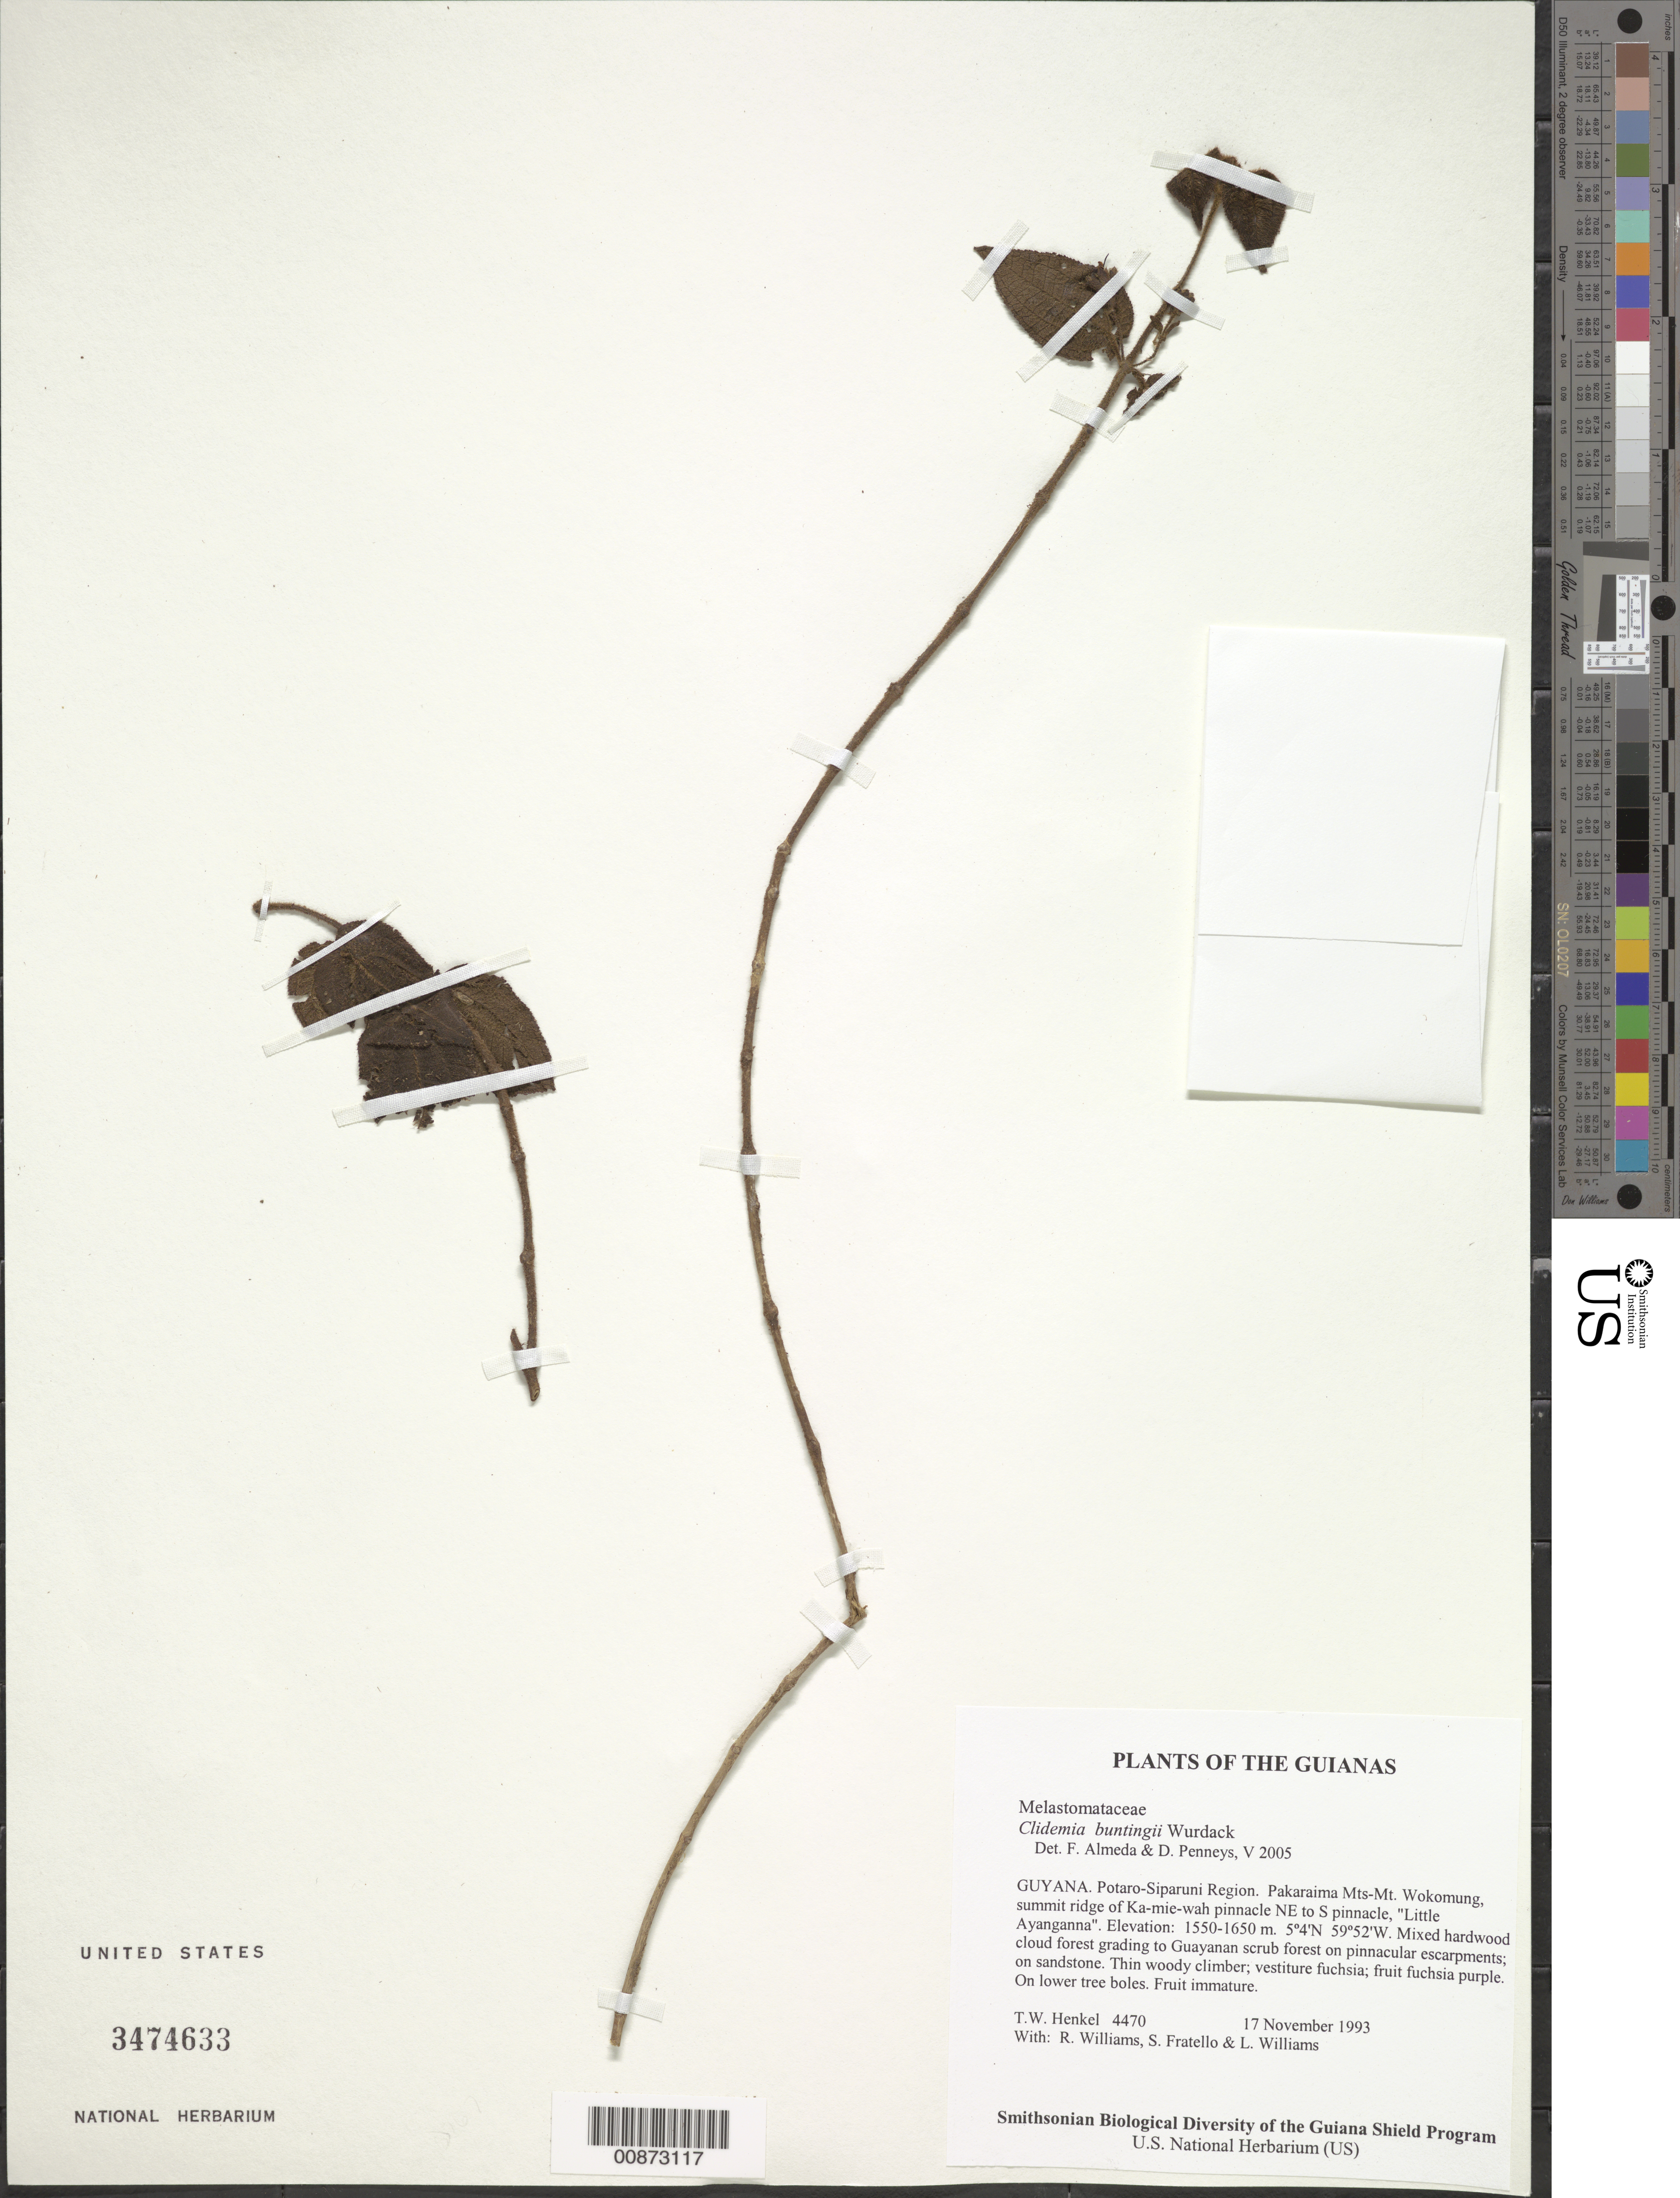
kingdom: Plantae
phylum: Tracheophyta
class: Magnoliopsida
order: Myrtales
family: Melastomataceae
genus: Clidemia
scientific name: Clidemia buntingii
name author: Wurdack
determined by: Almeda, F.; Penneys, D. S.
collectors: T. Henkel, R. Williams, S. Fratello & L. Williams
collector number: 4470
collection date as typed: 17 November 1993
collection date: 1993-11-17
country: Guyana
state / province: Potaro-Siparuni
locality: Pakaraima Mts-Mt. Wokomung, summit ridge of Ka-mie-wah pinnacle NE to S pinnacle, "Little Ayanganna"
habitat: Mixed hardwood cloud forest grading to Guayanan scrub forest on pinnacular escarpments; on sandstone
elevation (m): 1550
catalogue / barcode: US 3474633